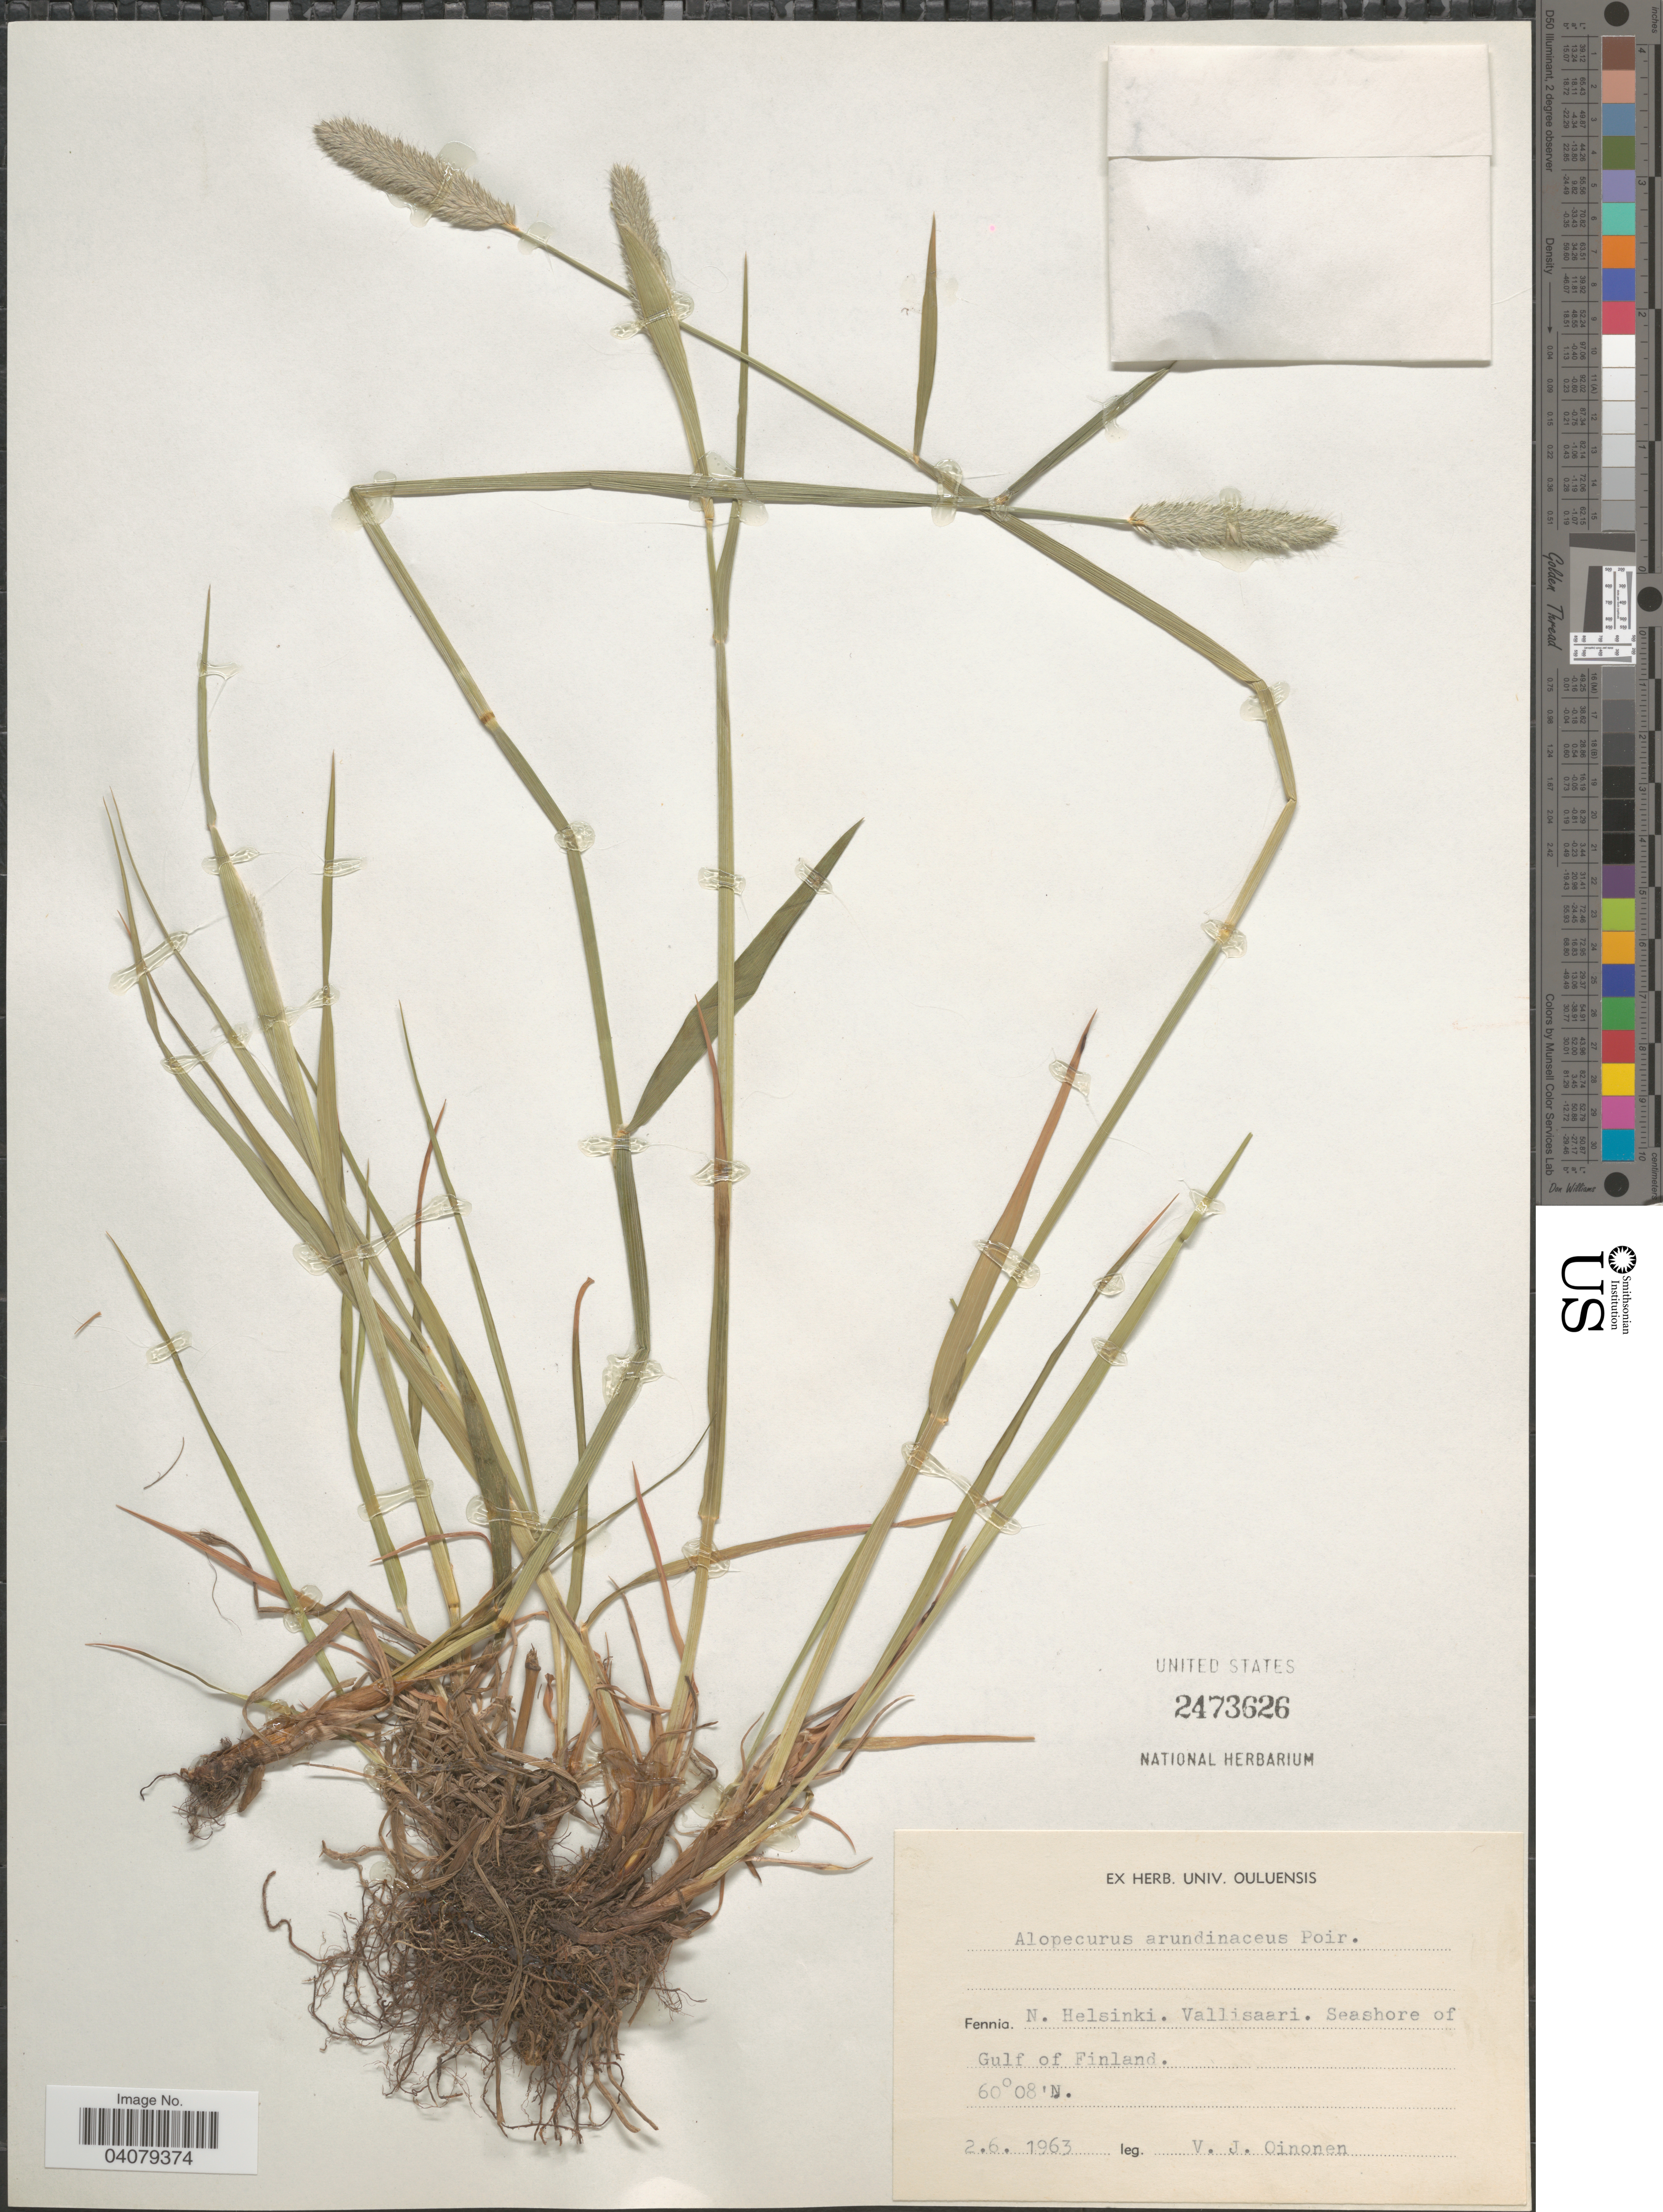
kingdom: Plantae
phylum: Tracheophyta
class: Liliopsida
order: Poales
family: Poaceae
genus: Alopecurus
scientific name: Alopecurus arundinaceus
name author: Poir.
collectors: V. Oinonen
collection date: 1963-06-02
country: Finland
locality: N. Helsinki. Vallisaari. Seashore of Gulf of Finland.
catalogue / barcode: US 2473626